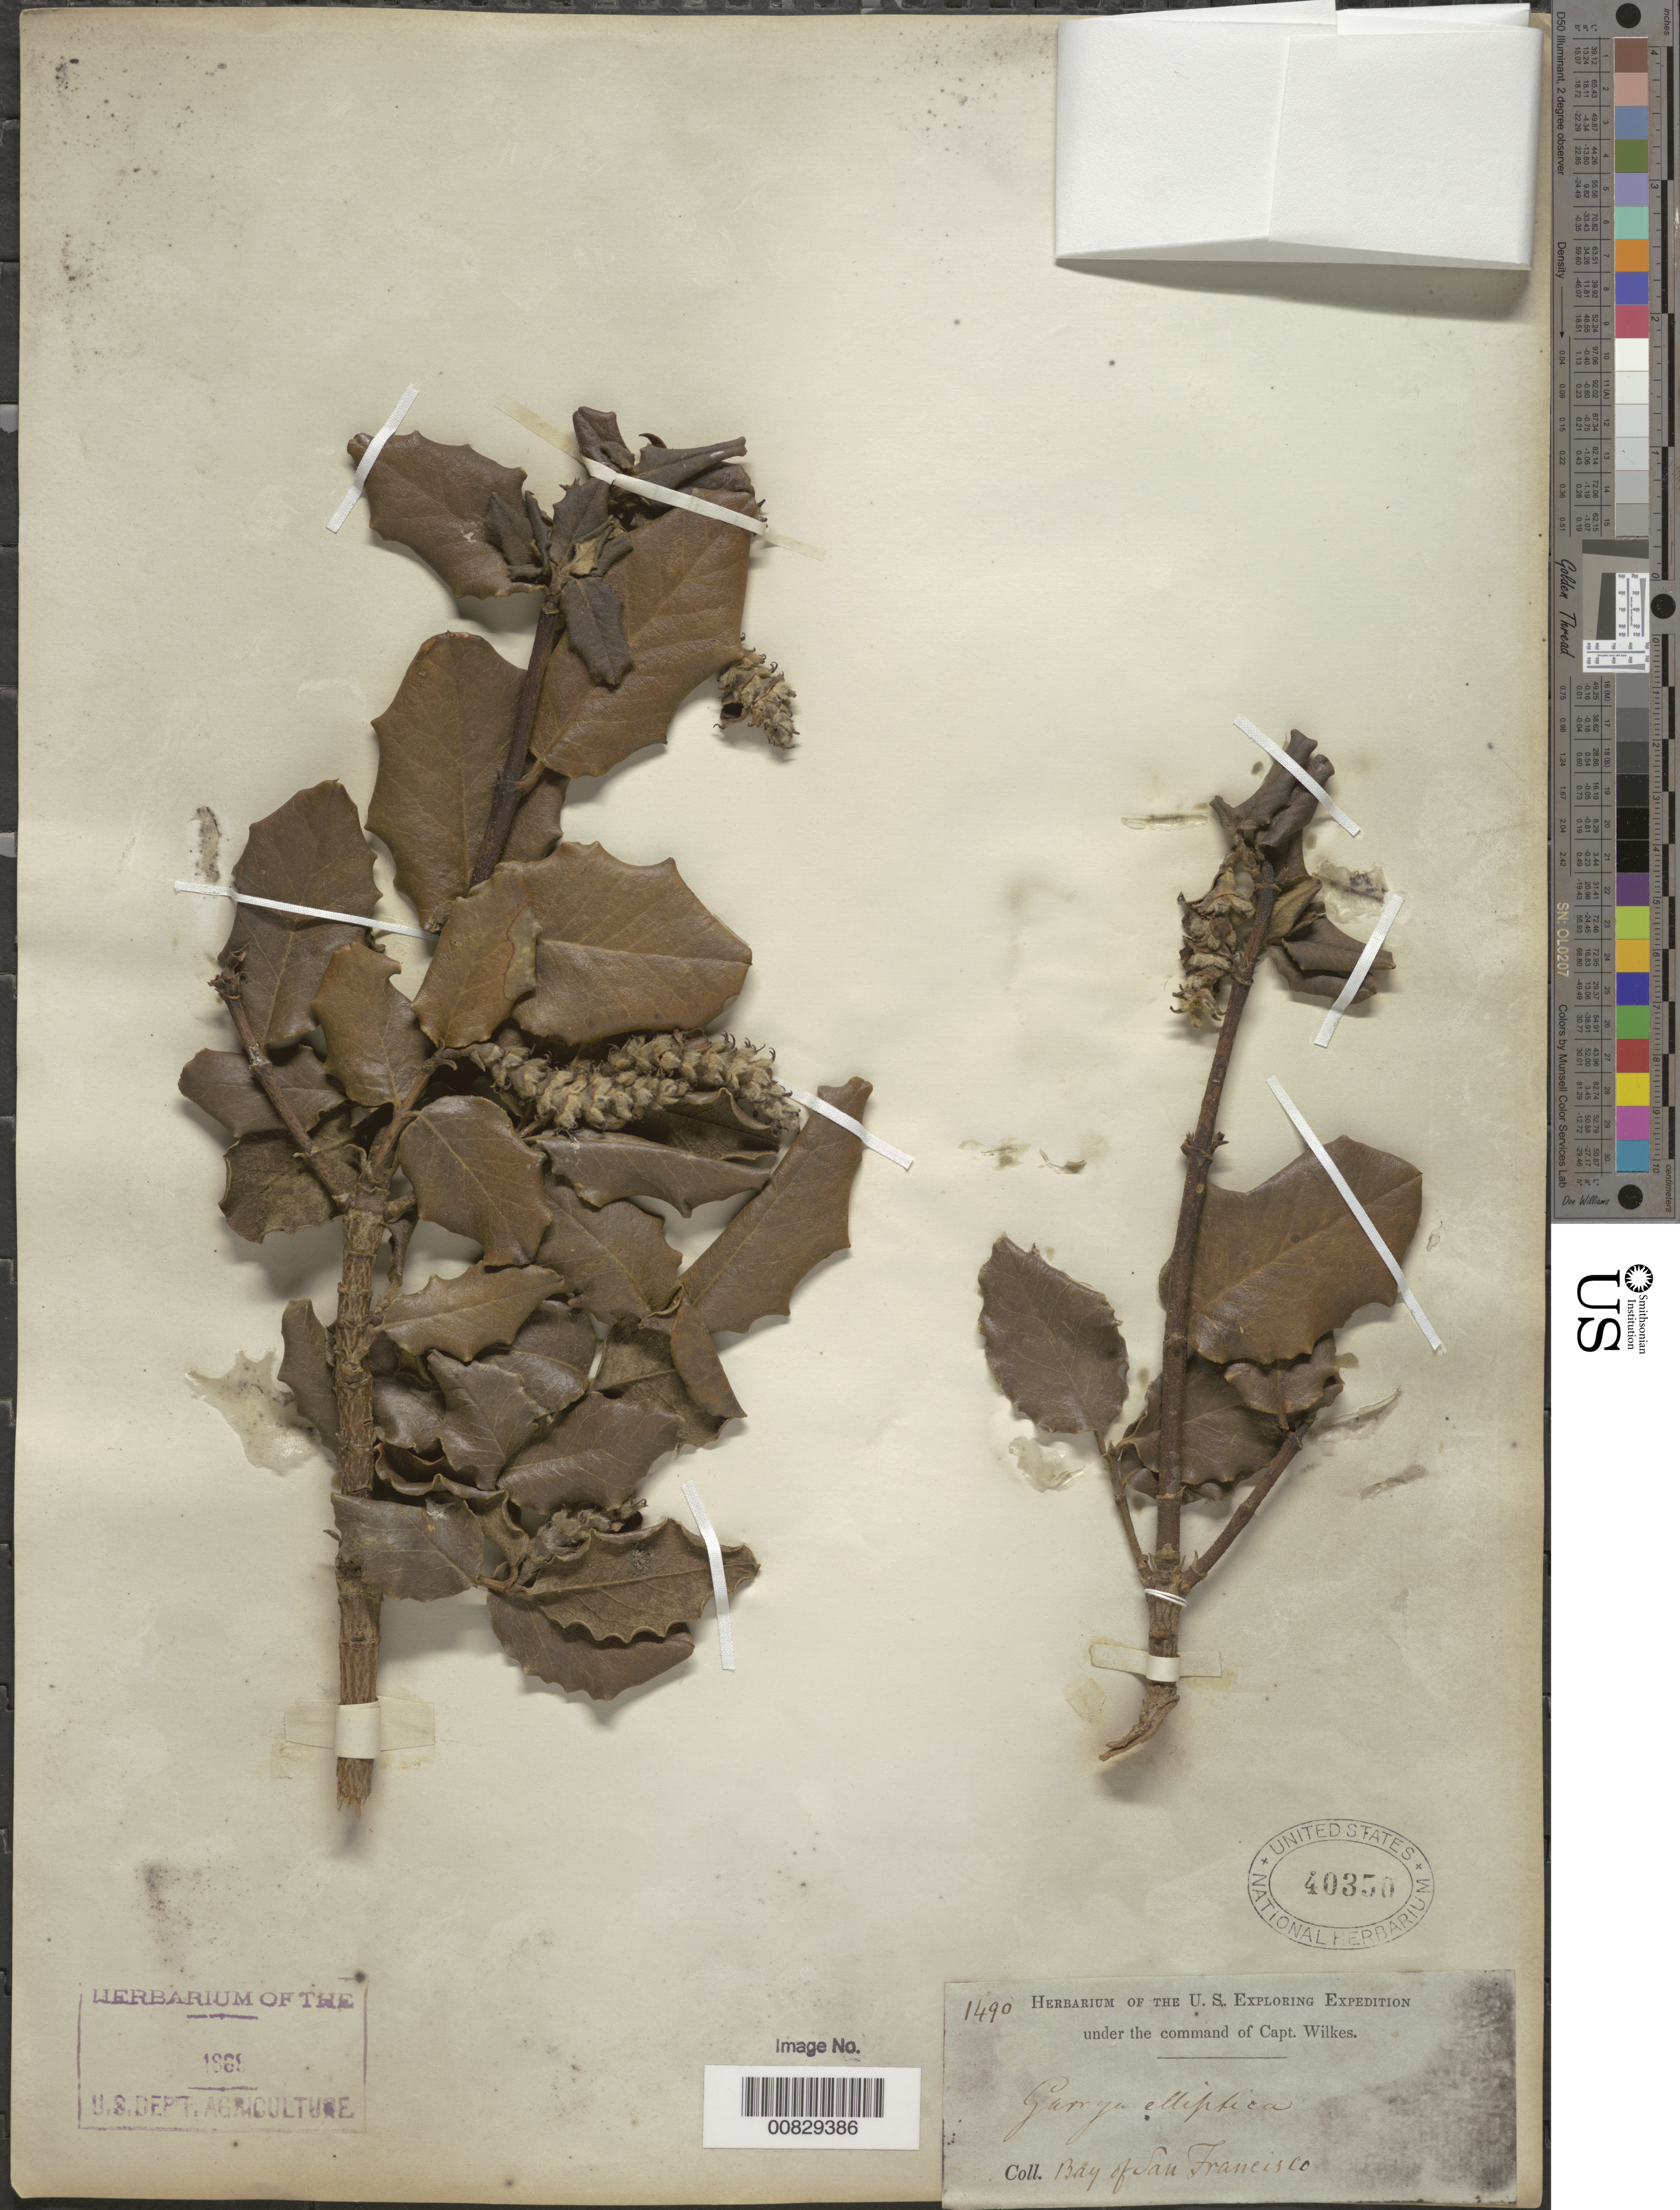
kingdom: Plantae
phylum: Tracheophyta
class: Magnoliopsida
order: Garryales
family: Garryaceae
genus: Garrya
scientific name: Garrya elliptica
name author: Douglas ex Lindl.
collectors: Wilkes Explor. Exped.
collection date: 1838/1842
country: United States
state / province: California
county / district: San Francisco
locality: Bay of San Francisco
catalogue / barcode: US 40350